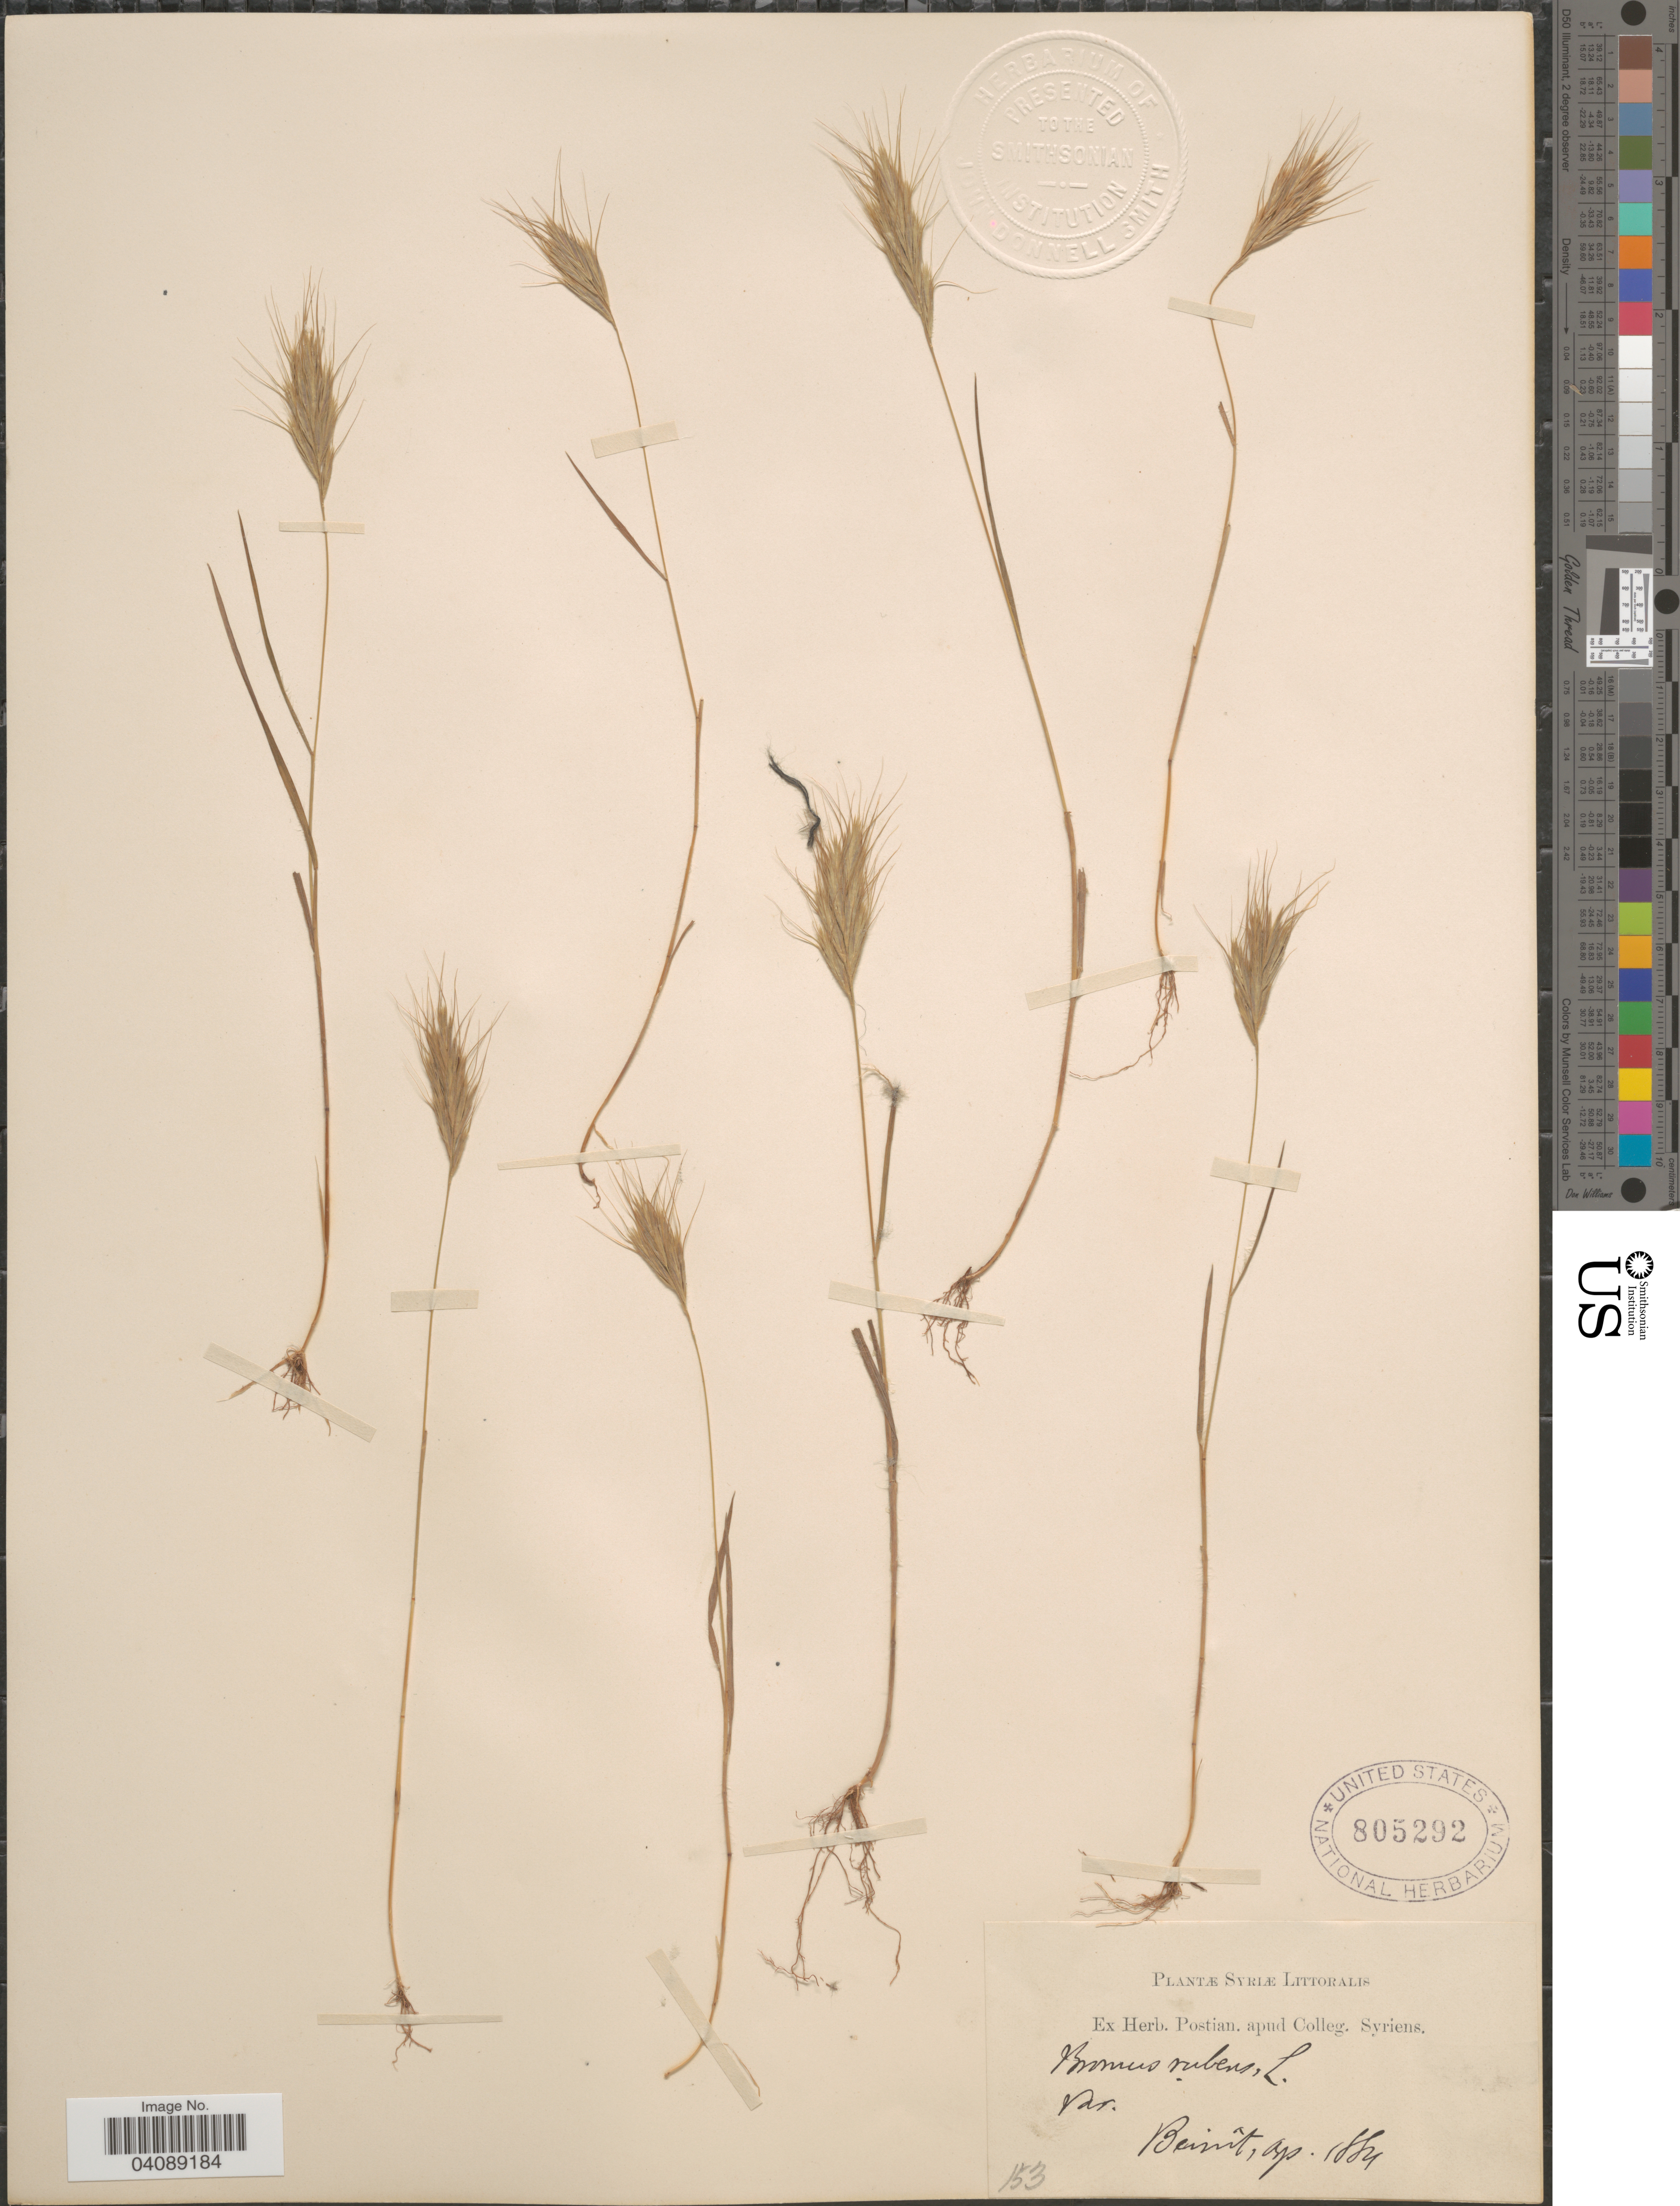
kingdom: Plantae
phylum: Tracheophyta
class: Liliopsida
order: Poales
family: Poaceae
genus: Bromus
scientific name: Bromus rubens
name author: L.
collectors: ex herb. Postian. apud Colleg. Syriens. Protest. USE "Fannie P. A. Shepard" (10308853) AS PRIMARY COLLECTOR INSTEAD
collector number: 153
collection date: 1884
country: Lebanon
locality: Syriæ Littoralis. Beirut.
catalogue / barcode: US 805292